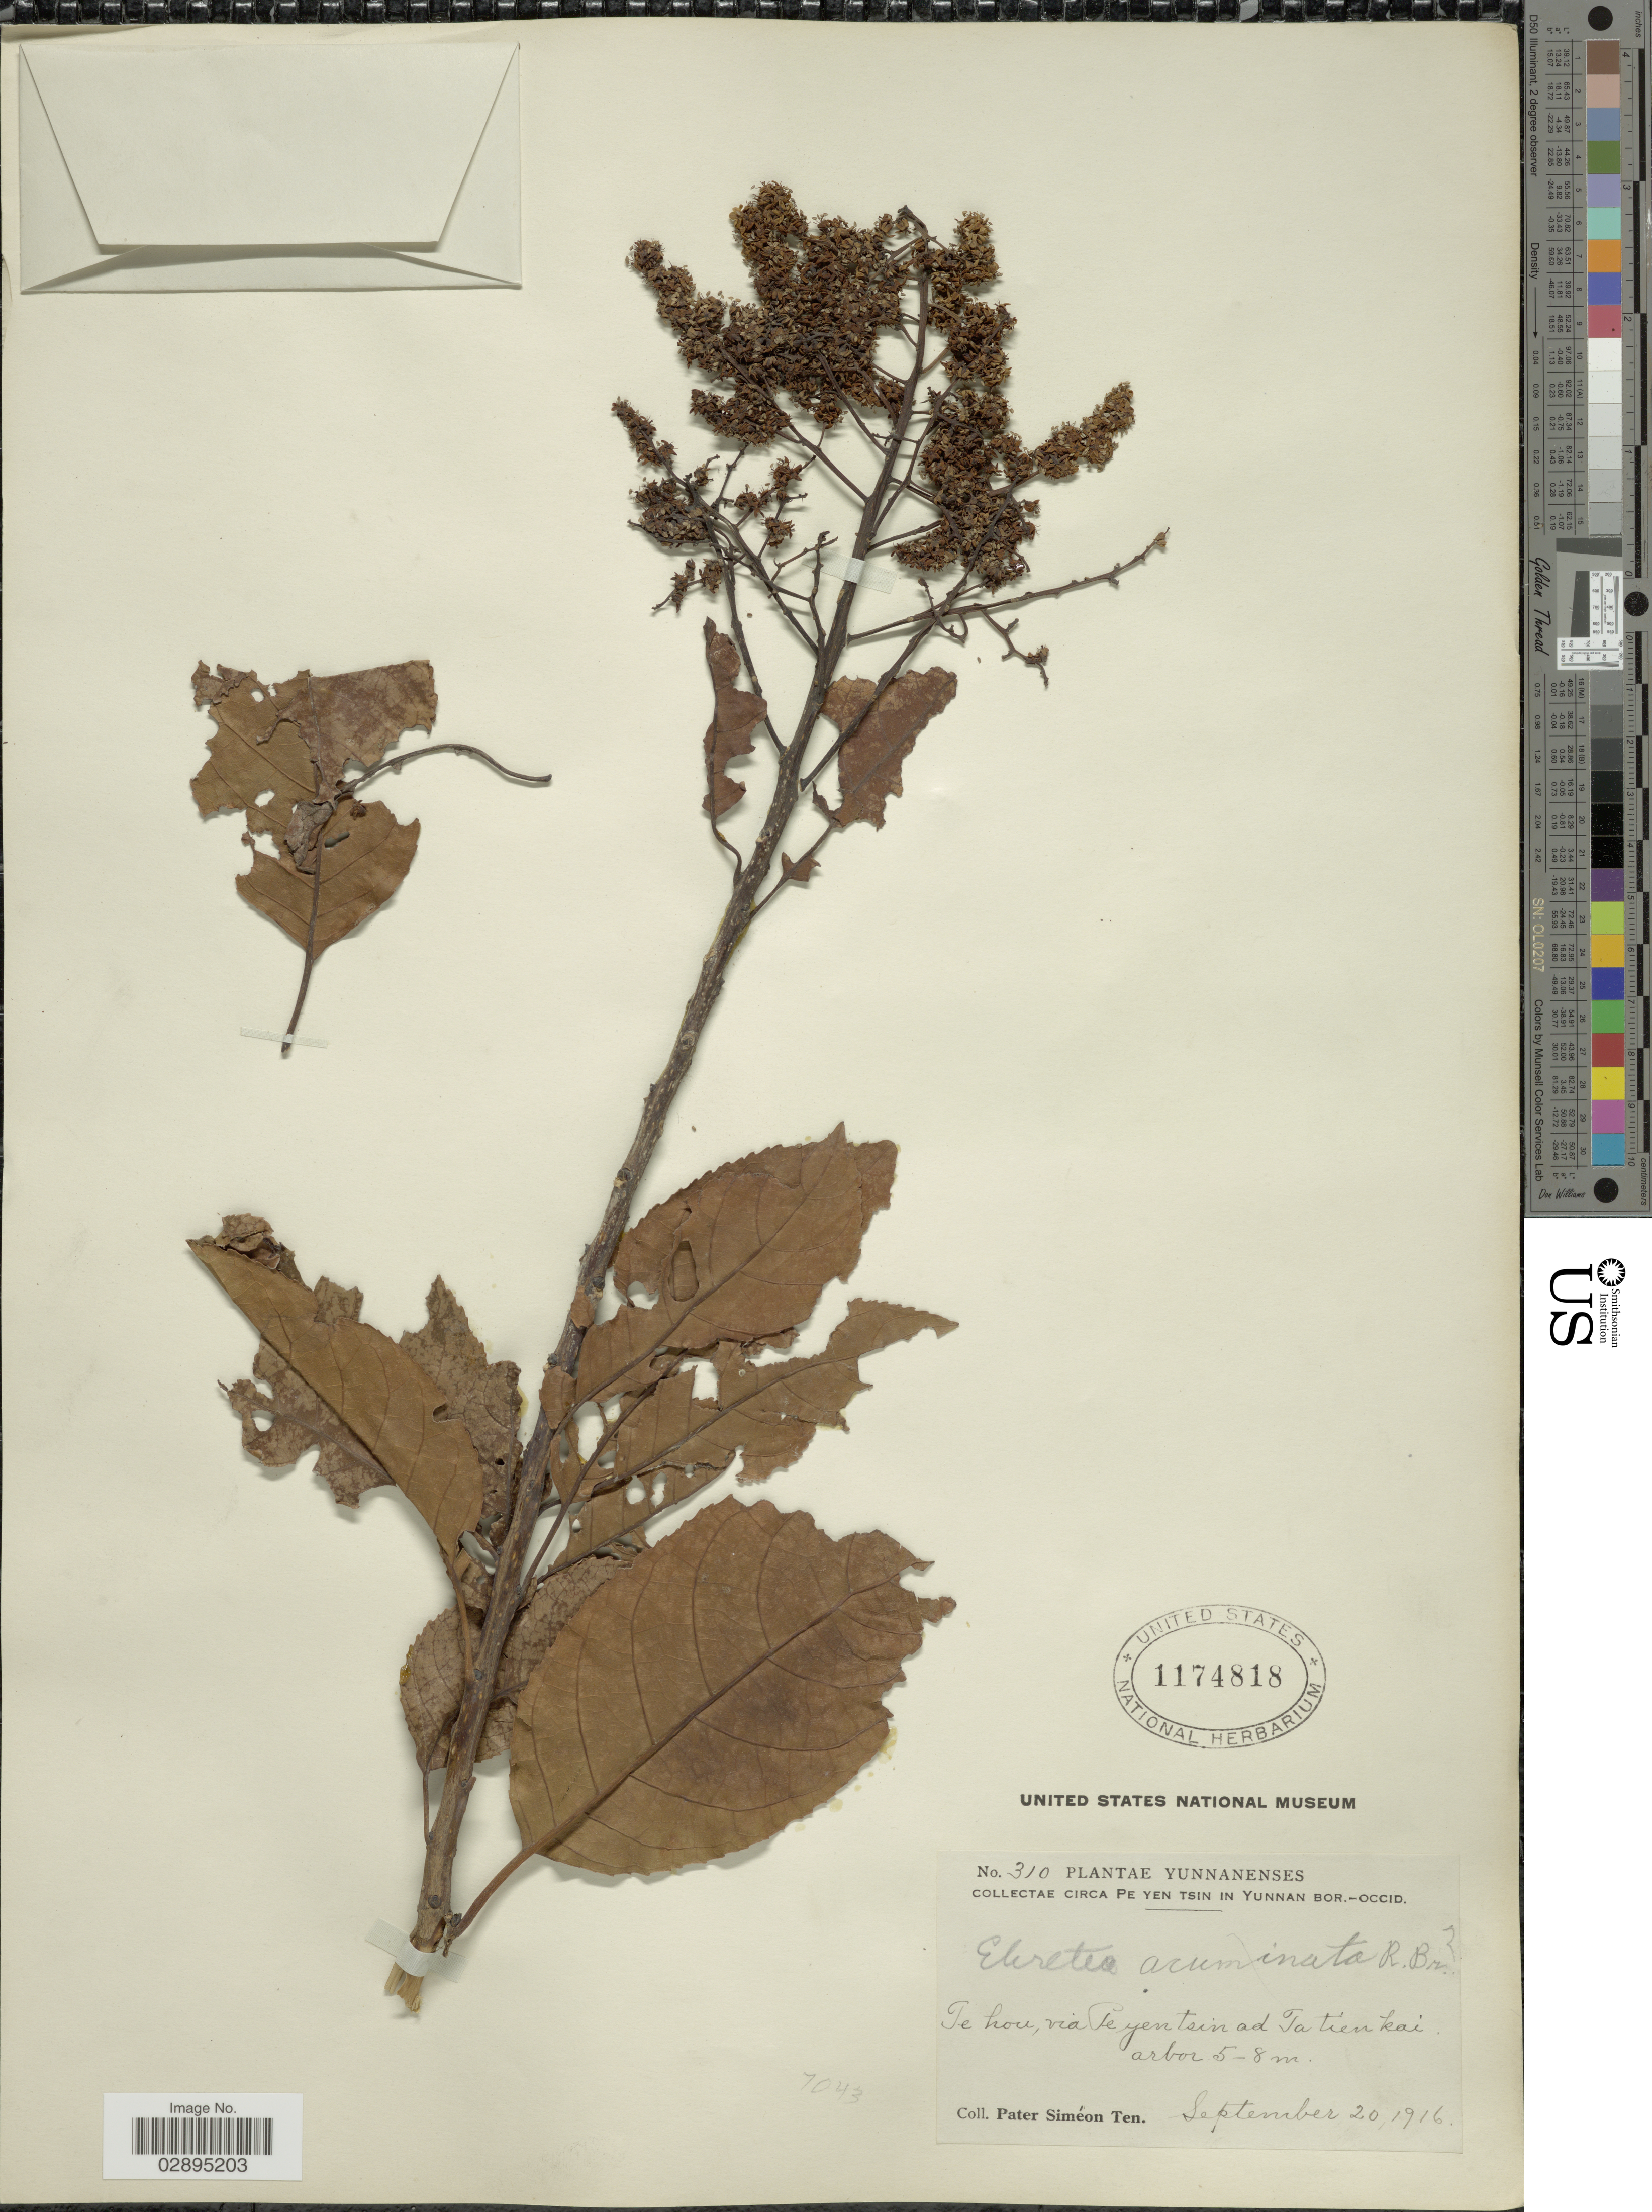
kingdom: Plantae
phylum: Tracheophyta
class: Magnoliopsida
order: Boraginales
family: Ehretiaceae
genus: Ehretia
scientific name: Ehretia acuminata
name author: R. Br.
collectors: P. S. Ten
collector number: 310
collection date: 1916-09-20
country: China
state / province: Yunnan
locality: Circa Pe Yen Tsin in Yunnan Bor.-Occid. Te hou, via Pe yentsin ad Ta tien kai.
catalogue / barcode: US 1174818